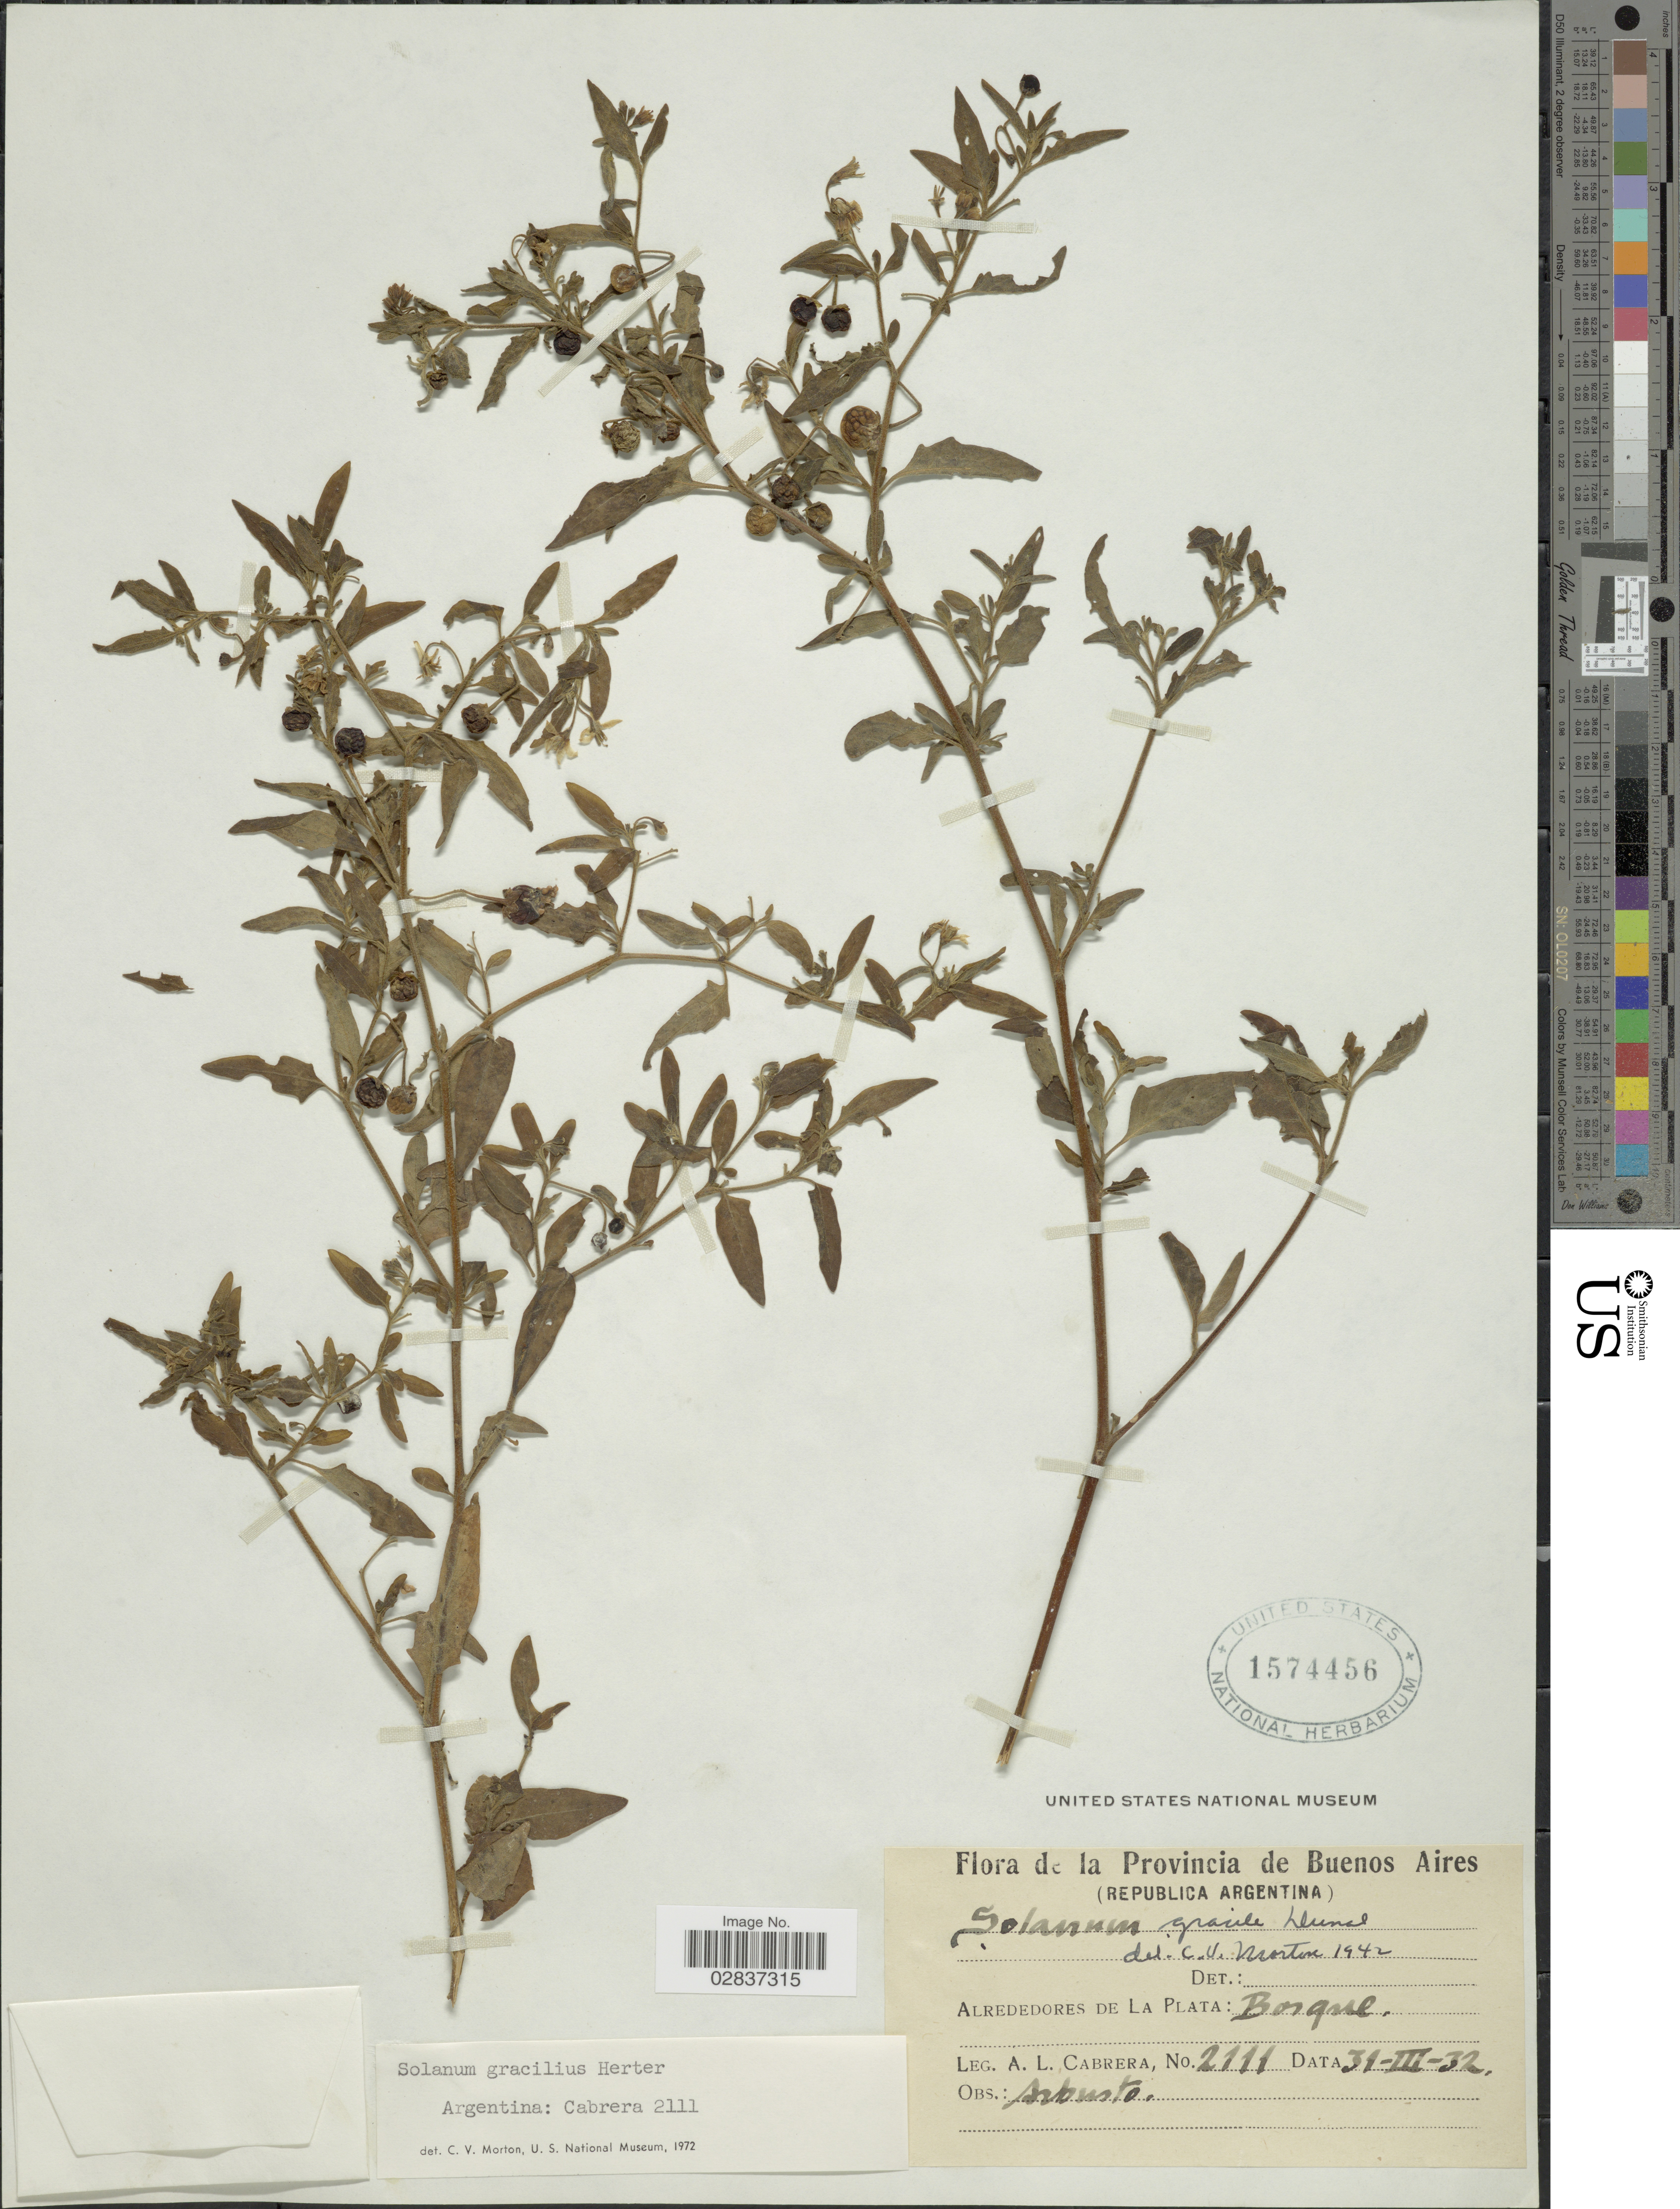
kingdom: Plantae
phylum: Tracheophyta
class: Magnoliopsida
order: Solanales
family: Solanaceae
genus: Solanum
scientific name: Solanum gracilius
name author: Herter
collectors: A. L. Cabrera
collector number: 2111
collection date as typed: Transcribed d/m/y: 31/3/32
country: Argentina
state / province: Buenos Aires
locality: Alrededores de la Plata: Bosque.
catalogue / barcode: US 1574456